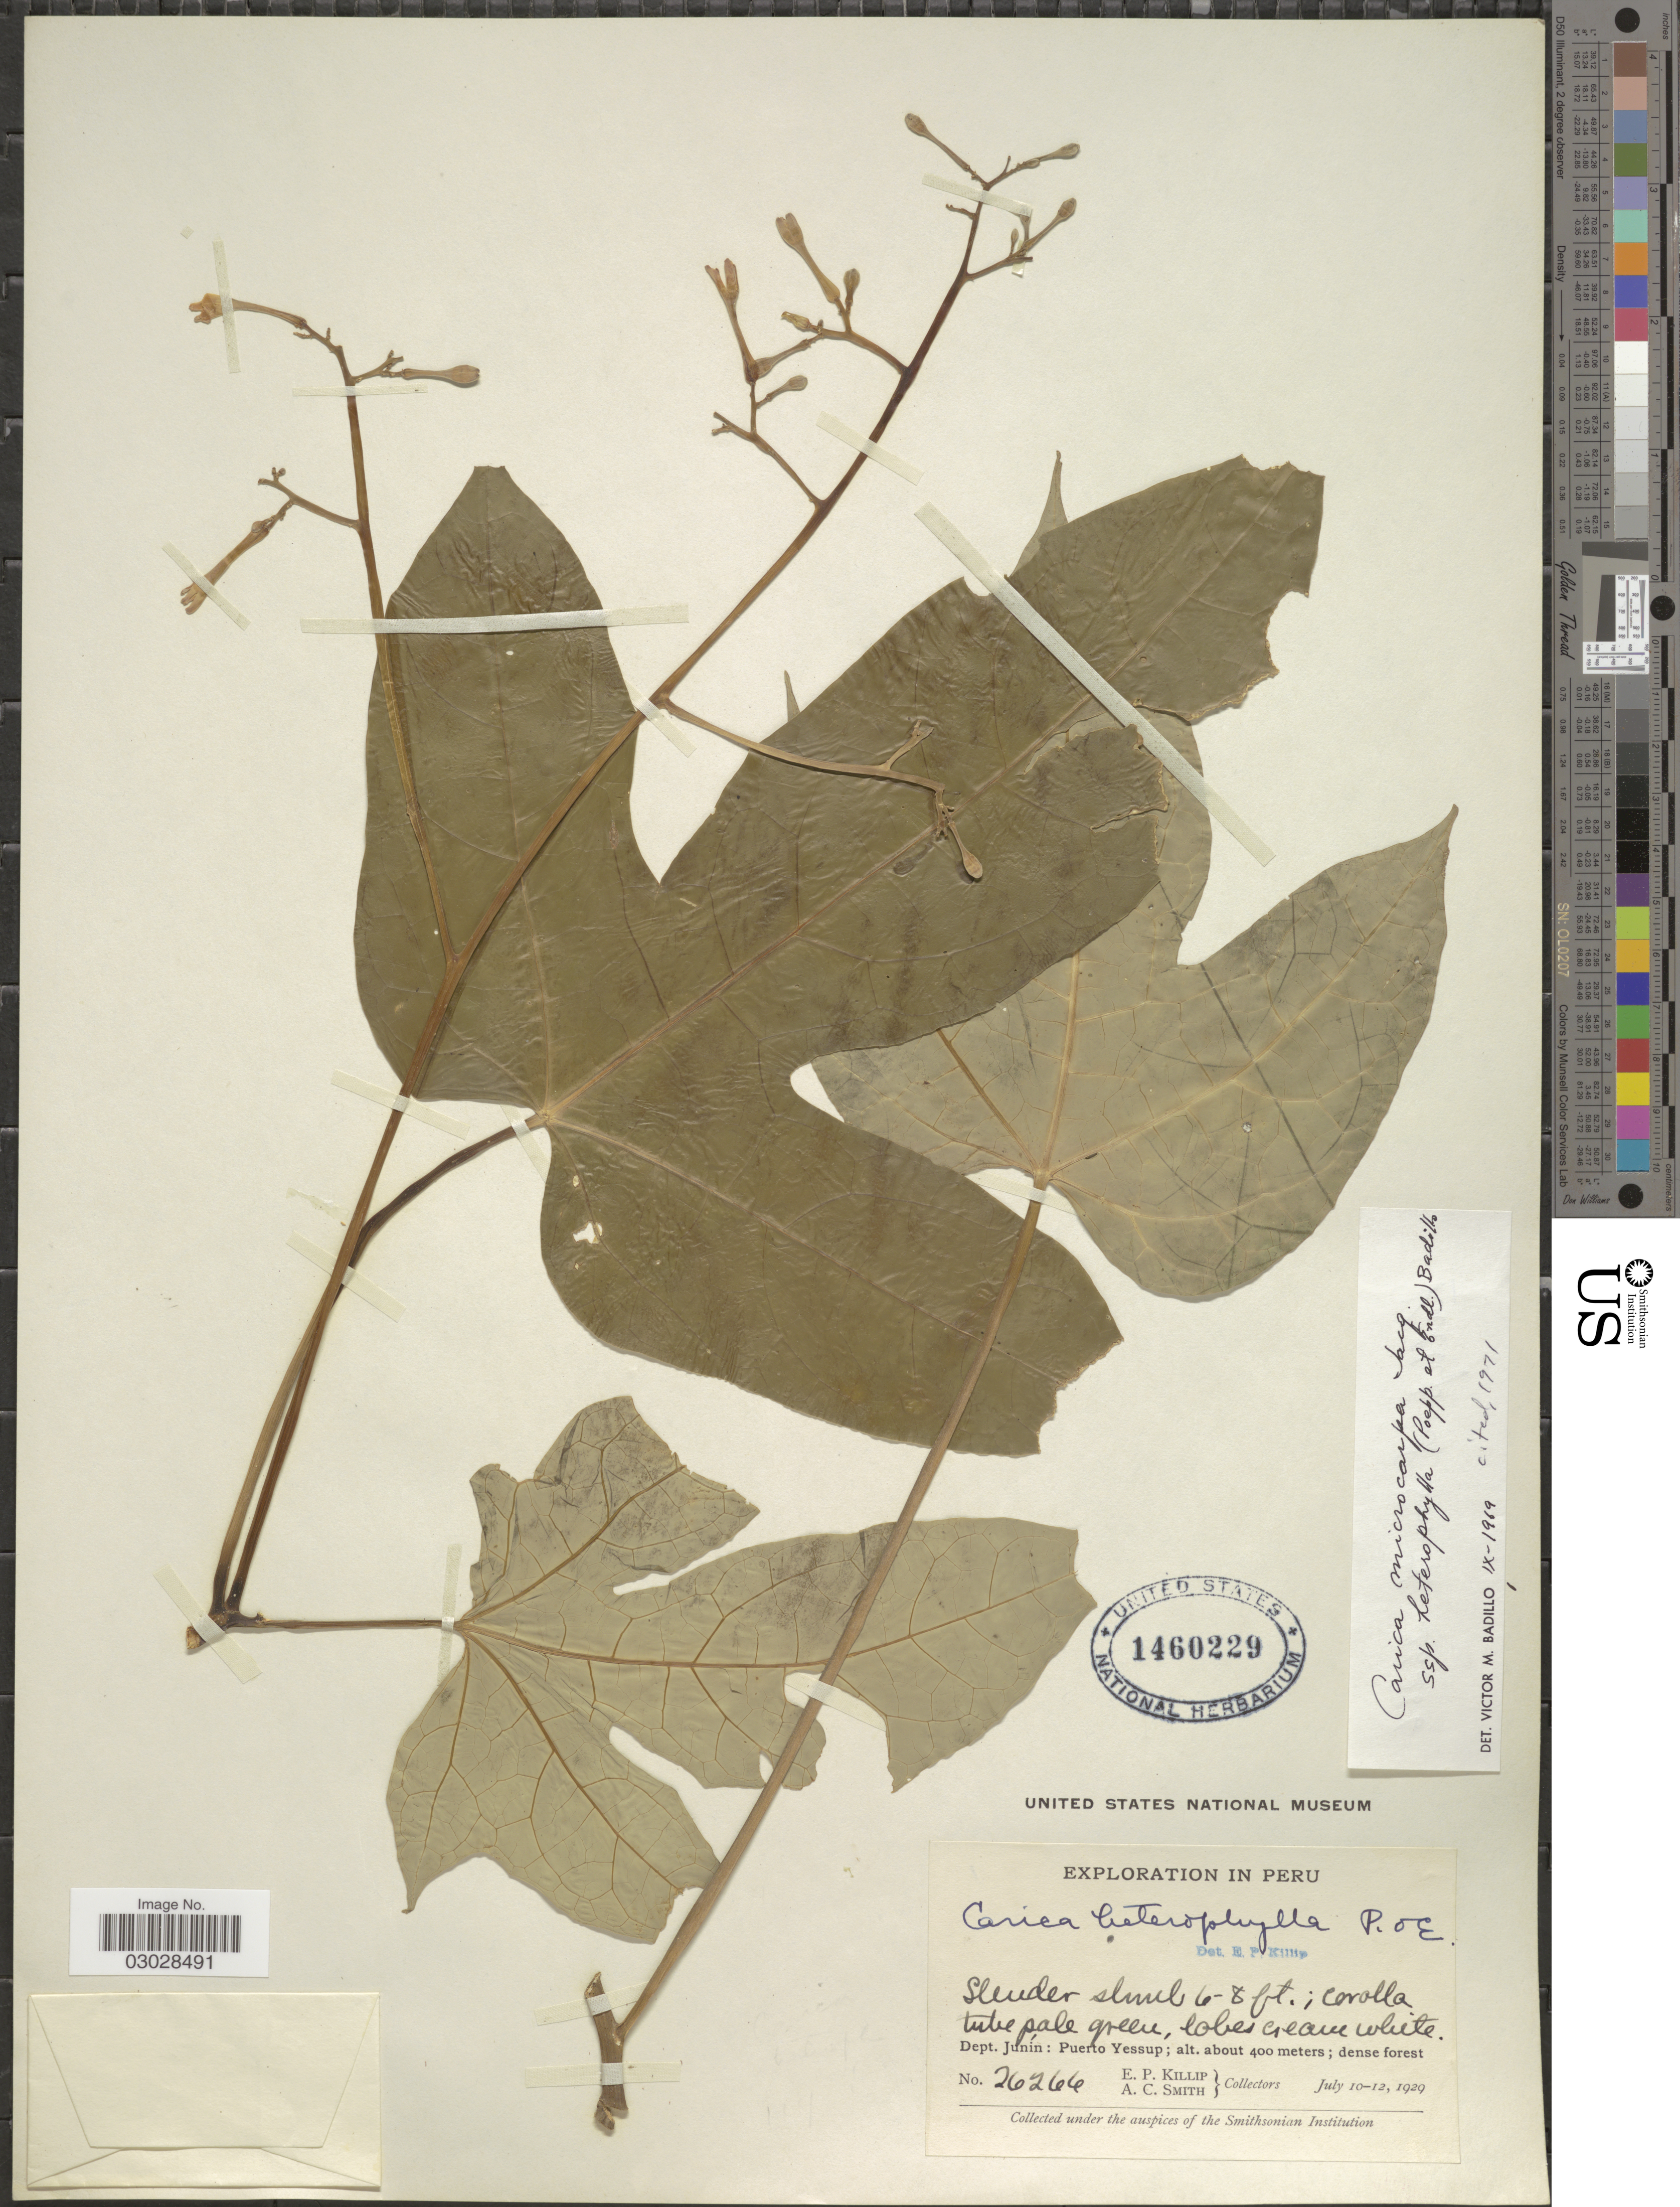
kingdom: Plantae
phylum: Tracheophyta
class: Magnoliopsida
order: Brassicales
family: Caricaceae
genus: Vasconcellea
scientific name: Vasconcellea microcarpa subsp. heterophylla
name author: (Poepp. & Endl.) V.M. Badillo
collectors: E. P. Killip & A. C. Smith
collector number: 26266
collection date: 1929-07-10/1929-07-12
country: Peru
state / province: Junín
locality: Dept. Junín: Puerto Yessup.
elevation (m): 400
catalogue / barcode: US 1460229